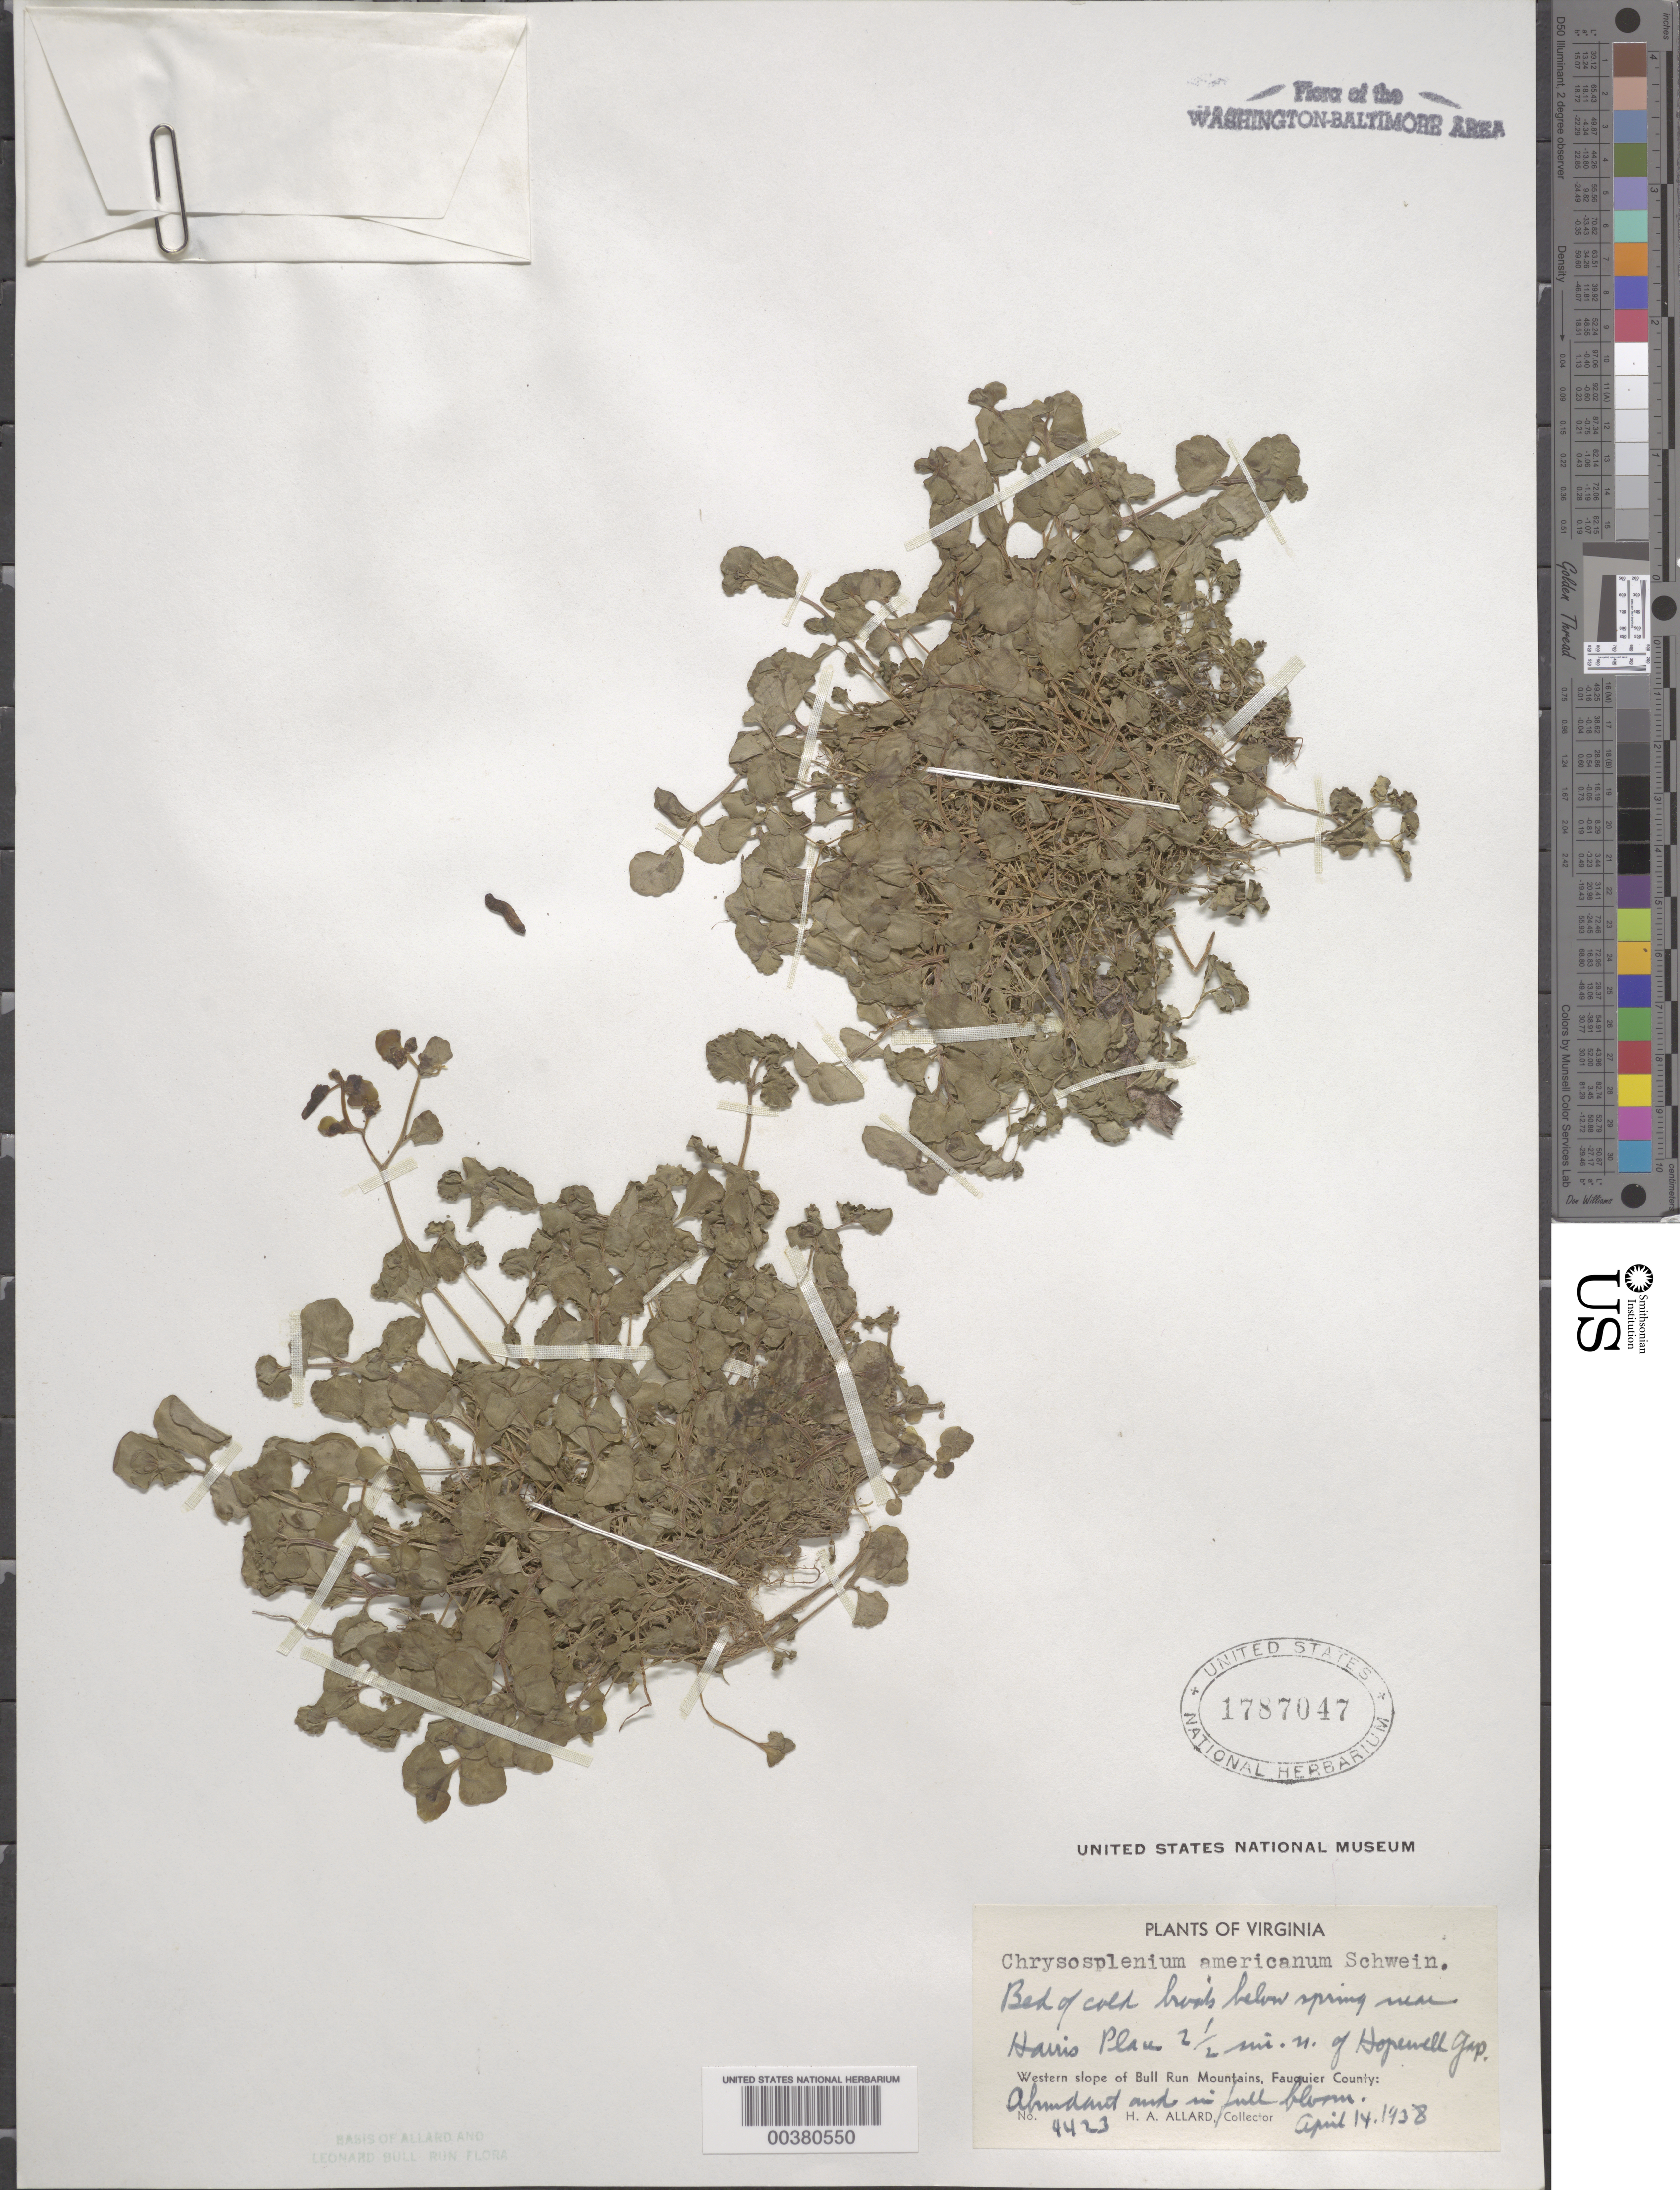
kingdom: Plantae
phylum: Tracheophyta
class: Magnoliopsida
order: Saxifragales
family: Saxifragaceae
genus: Chrysosplenium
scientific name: Chrysosplenium americanum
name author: Schwein.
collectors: H. A. Allard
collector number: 4423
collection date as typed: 14 Apr 1938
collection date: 1938-04-14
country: United States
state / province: Virginia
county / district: Fauquier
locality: North of Hopewell Gap, Harris place vicinity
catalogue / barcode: US 1787047